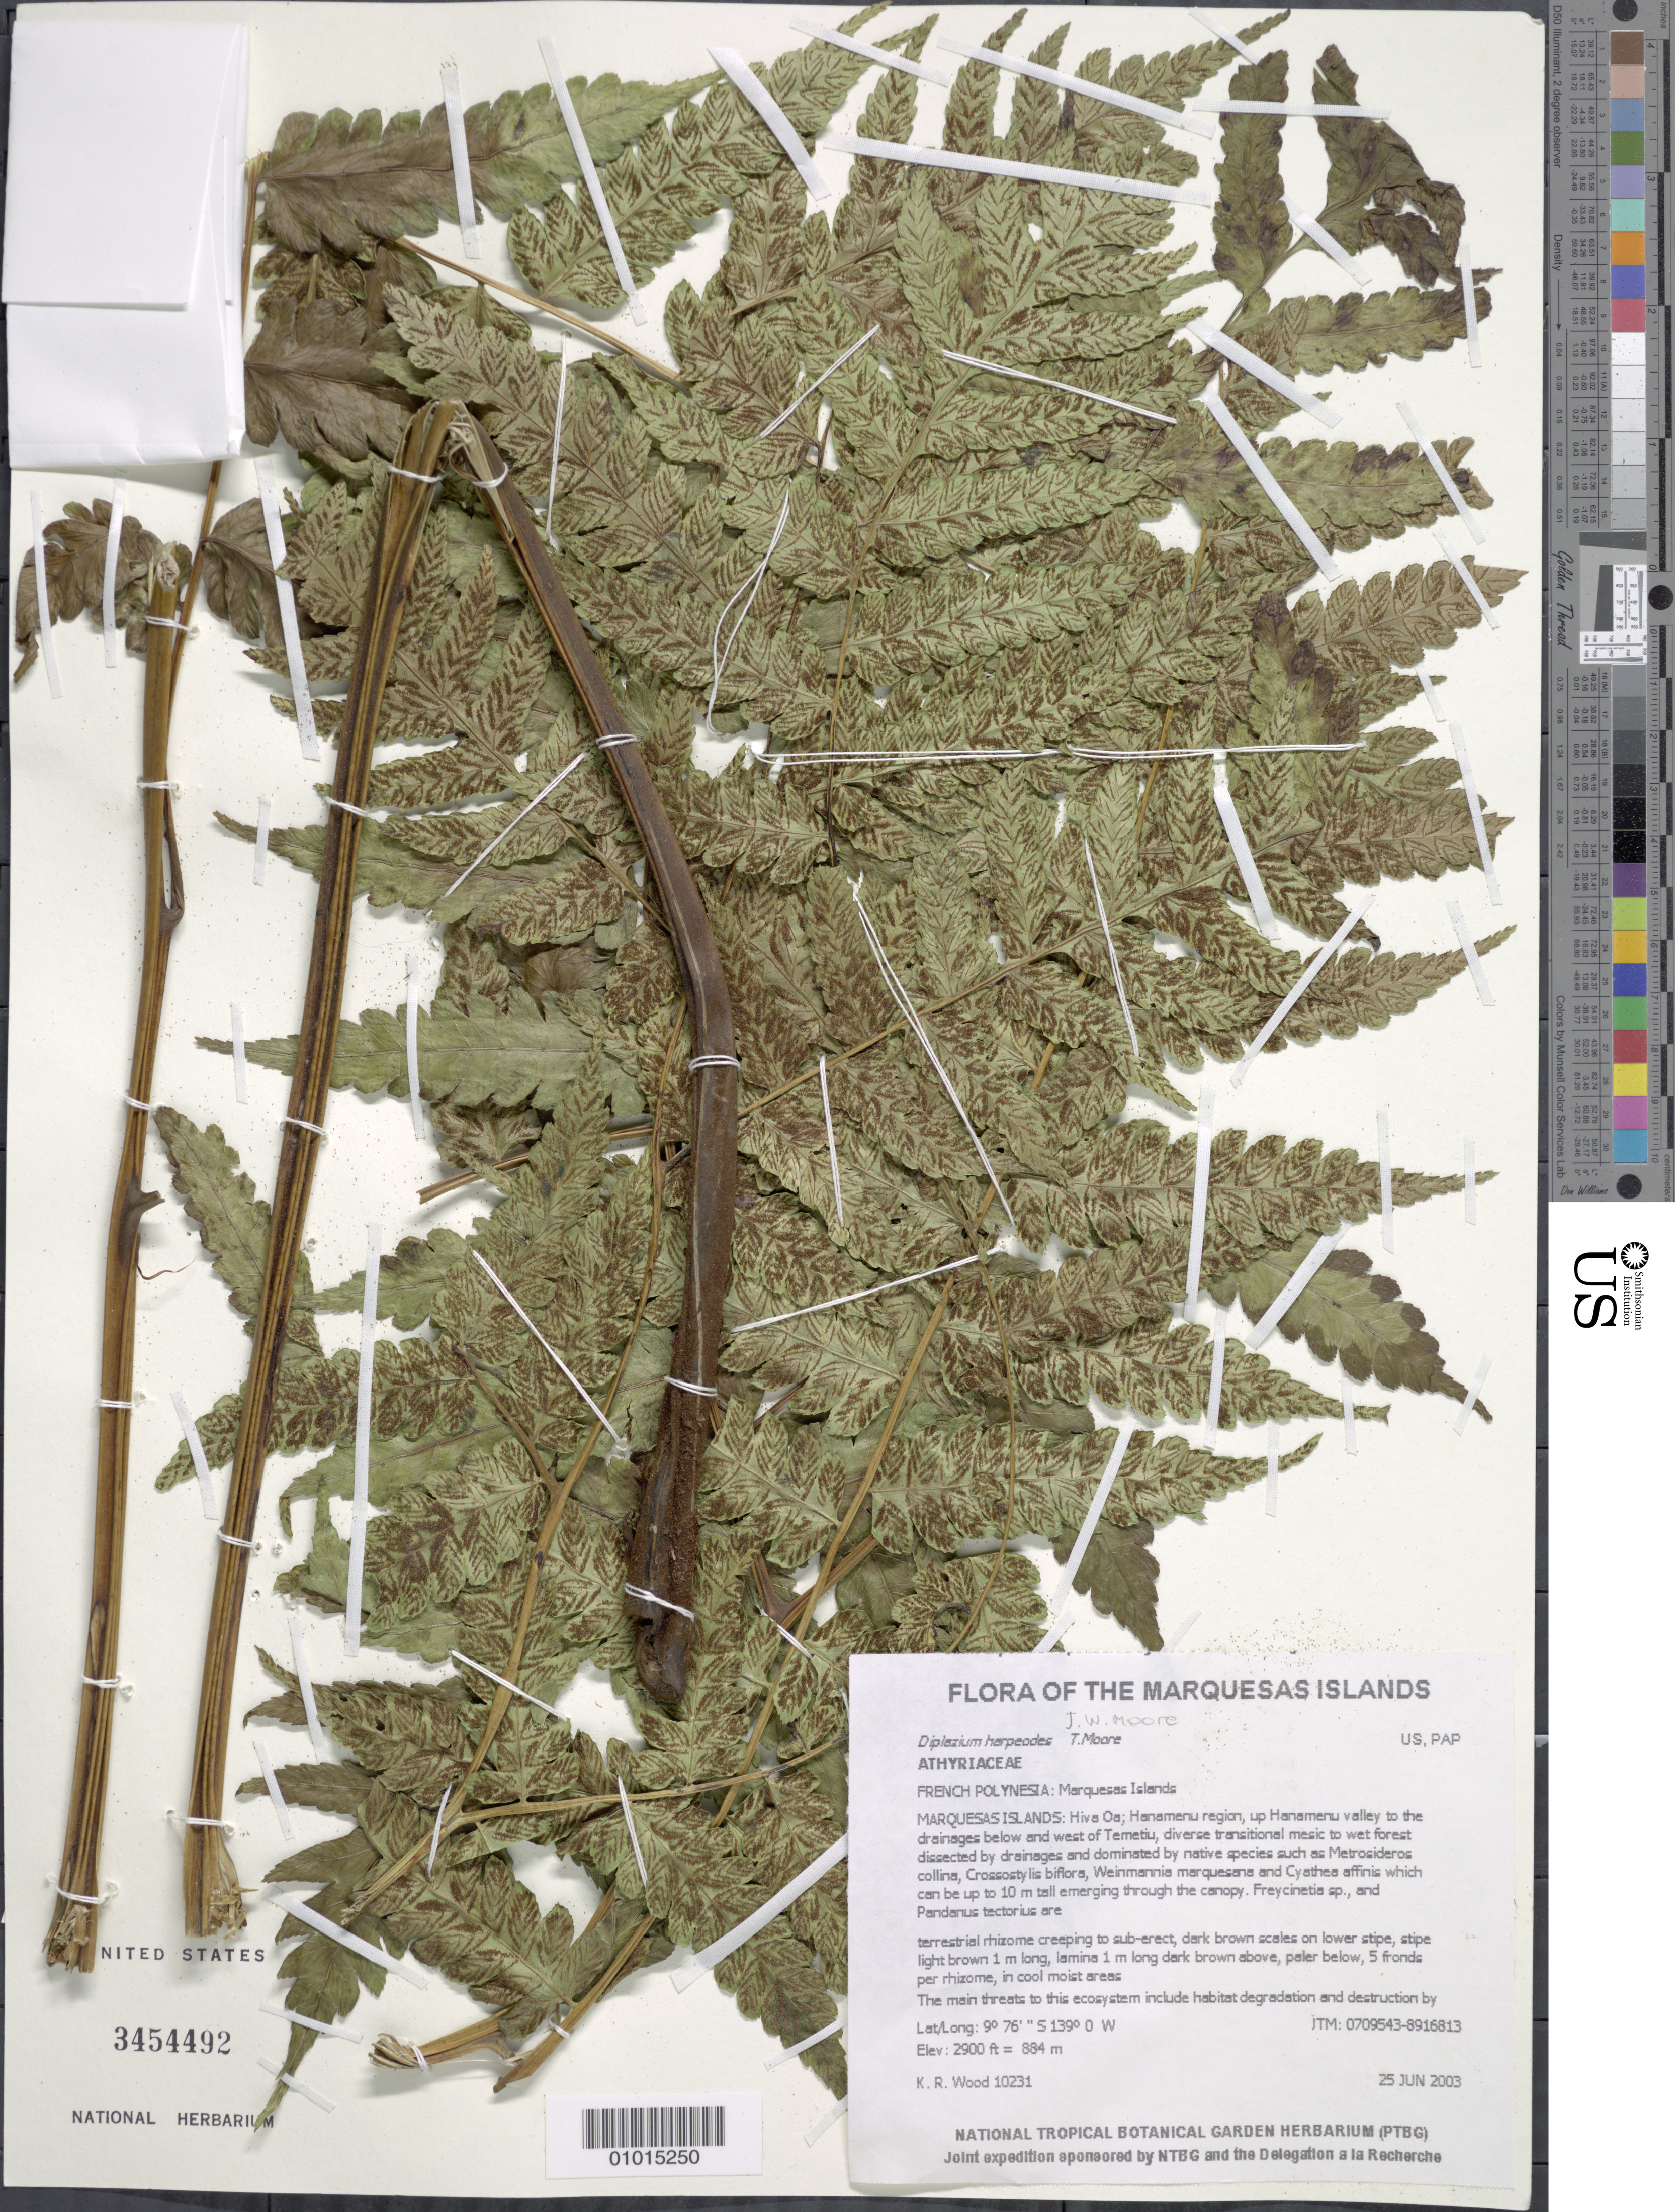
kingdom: Plantae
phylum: Tracheophyta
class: Polypodiopsida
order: Polypodiales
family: Athyriaceae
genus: Diplazium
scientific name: Diplazium harpeodes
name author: T. Moore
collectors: K. R. Wood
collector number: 10231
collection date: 2003-06-25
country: French Polynesia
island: Hiva Oa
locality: Hanamenu region, up Hanamenu valley to the drainages below and west of Temetiu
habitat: Diverse transitional mesic to wet forest dissected by drainages, in cool moist areas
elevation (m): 884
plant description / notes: Habitat degradation and destruction by feral pigs, catastrophic extinction through environmental events, predation by rats that eat seeds, competition with non-native plant taxa such as, Ageratum conyzoides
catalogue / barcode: US 3454492